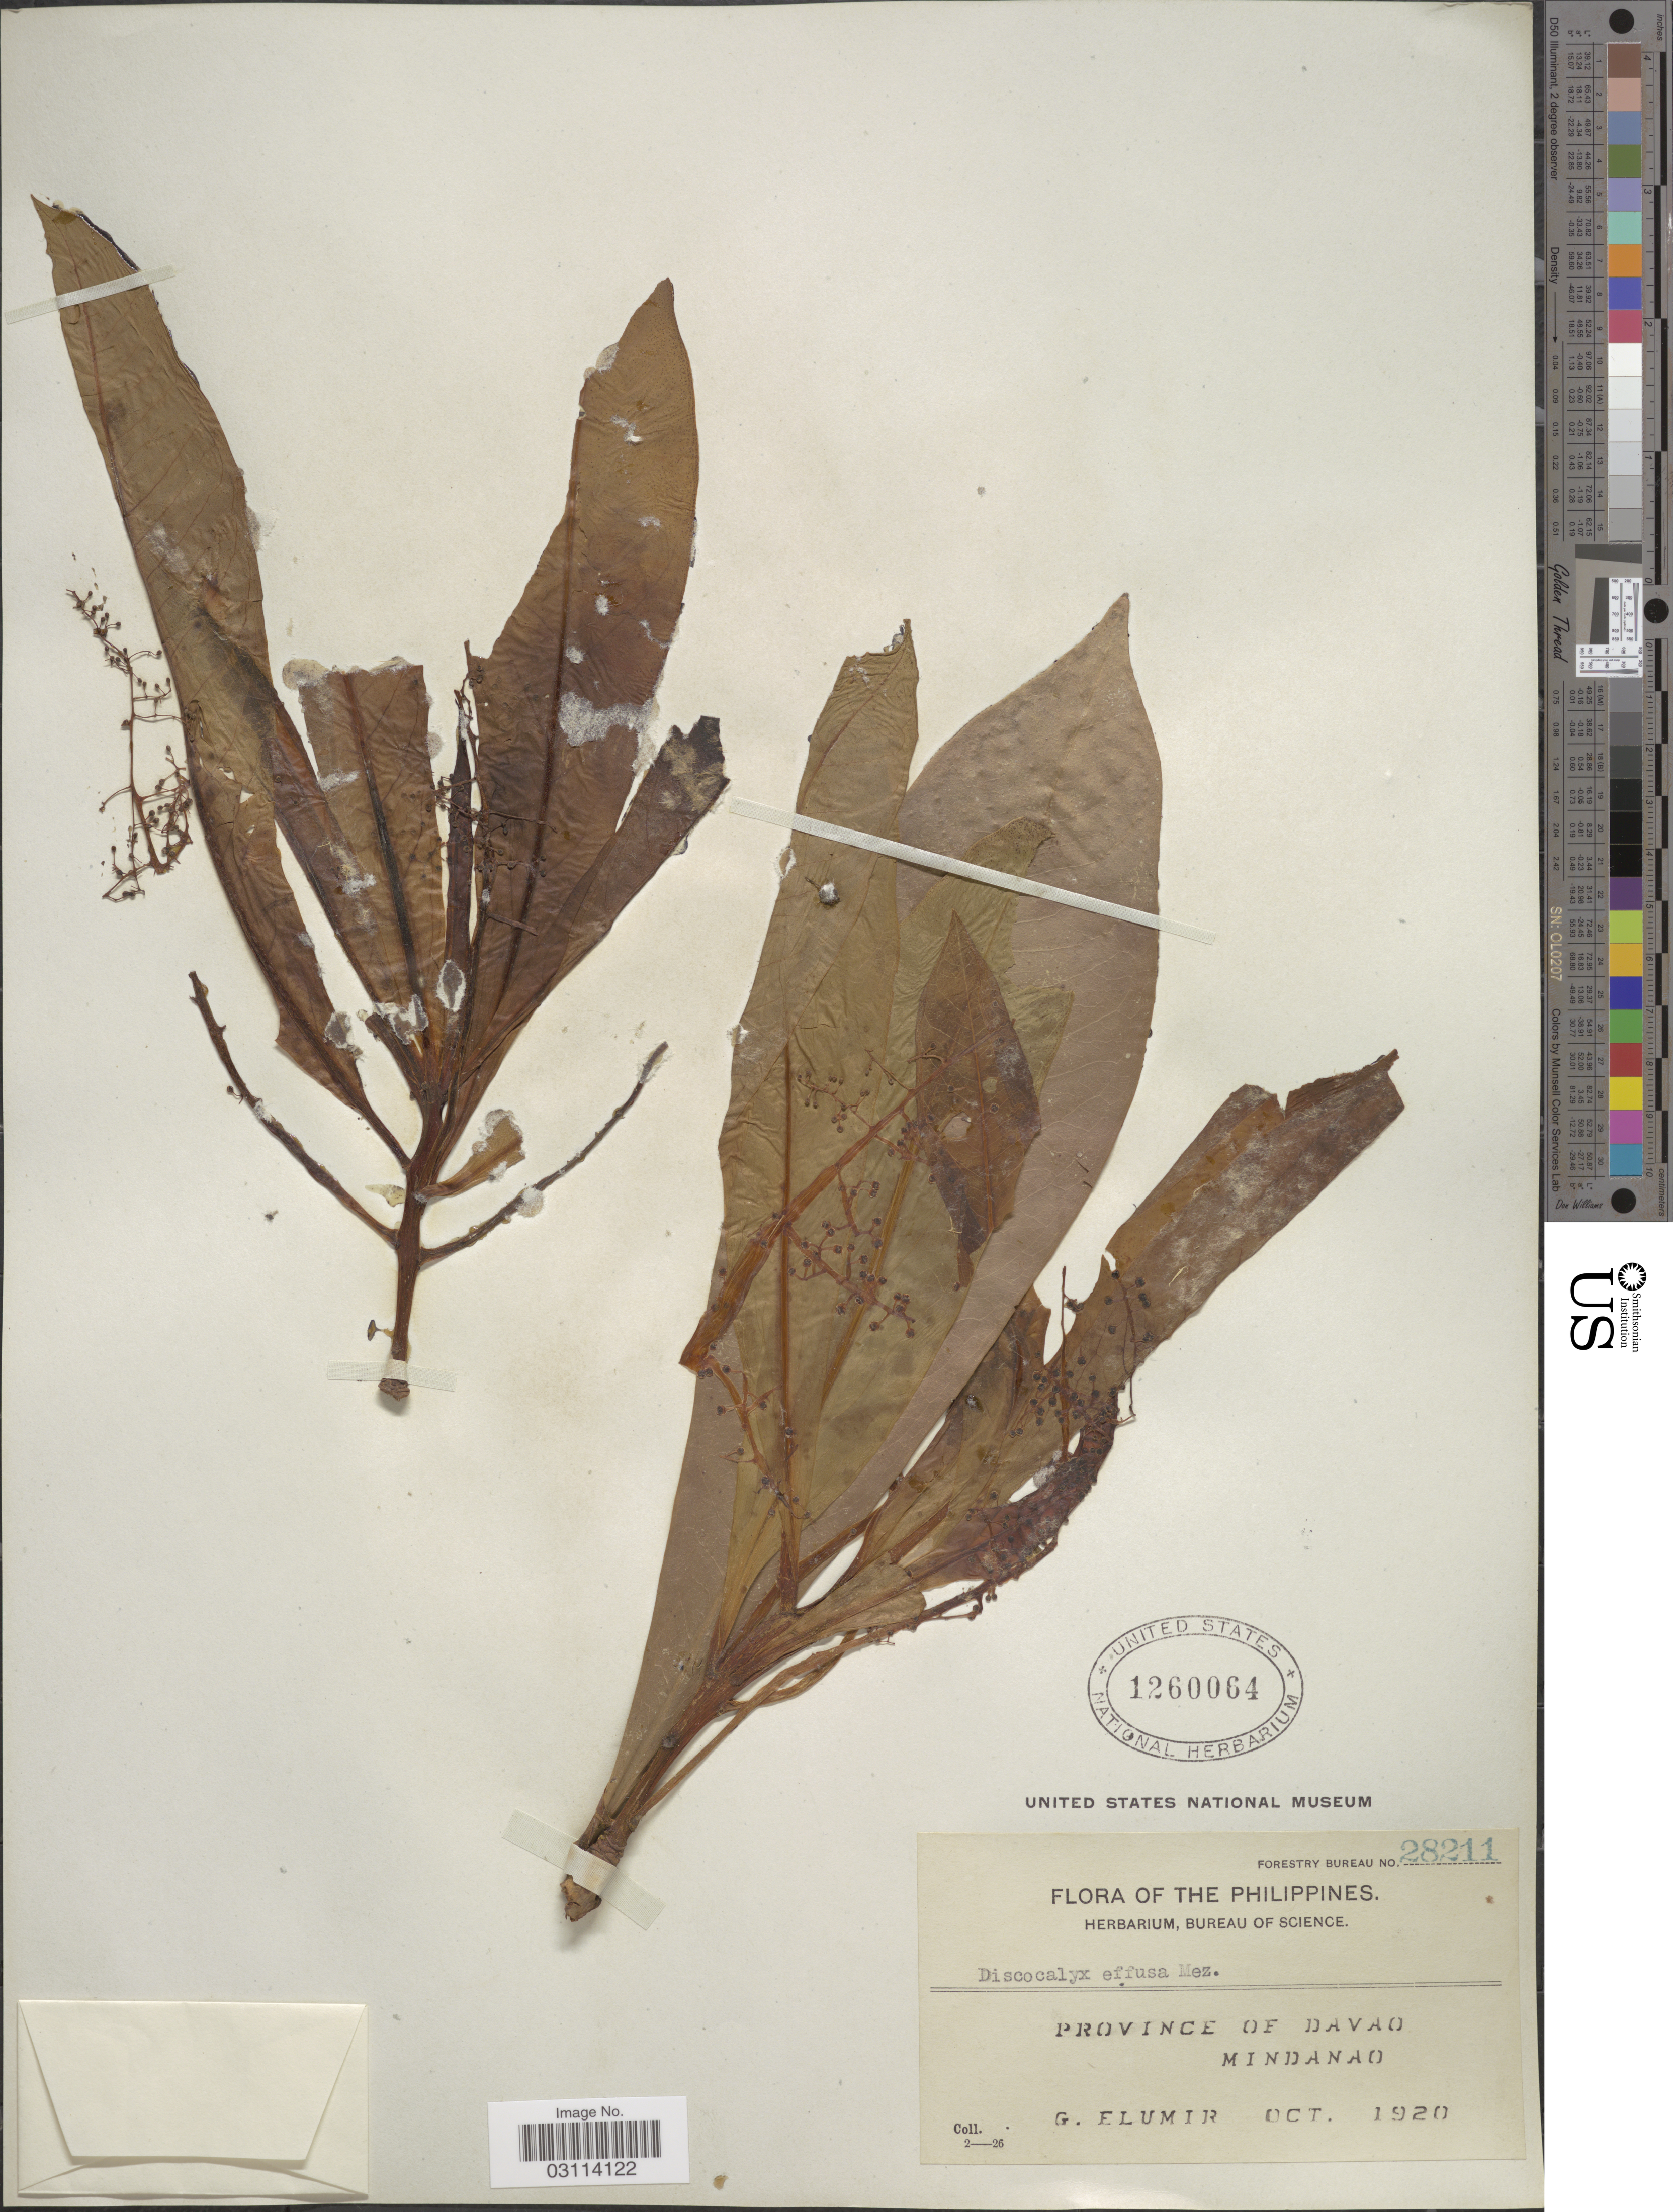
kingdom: Plantae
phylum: Tracheophyta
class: Magnoliopsida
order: Ericales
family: Primulaceae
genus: Discocalyx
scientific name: Discocalyx effusa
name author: Mez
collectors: G. Elumir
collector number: Forestry Bureau 28211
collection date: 1920-10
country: Philippines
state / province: Davao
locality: Mindanao.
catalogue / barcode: US 1260064